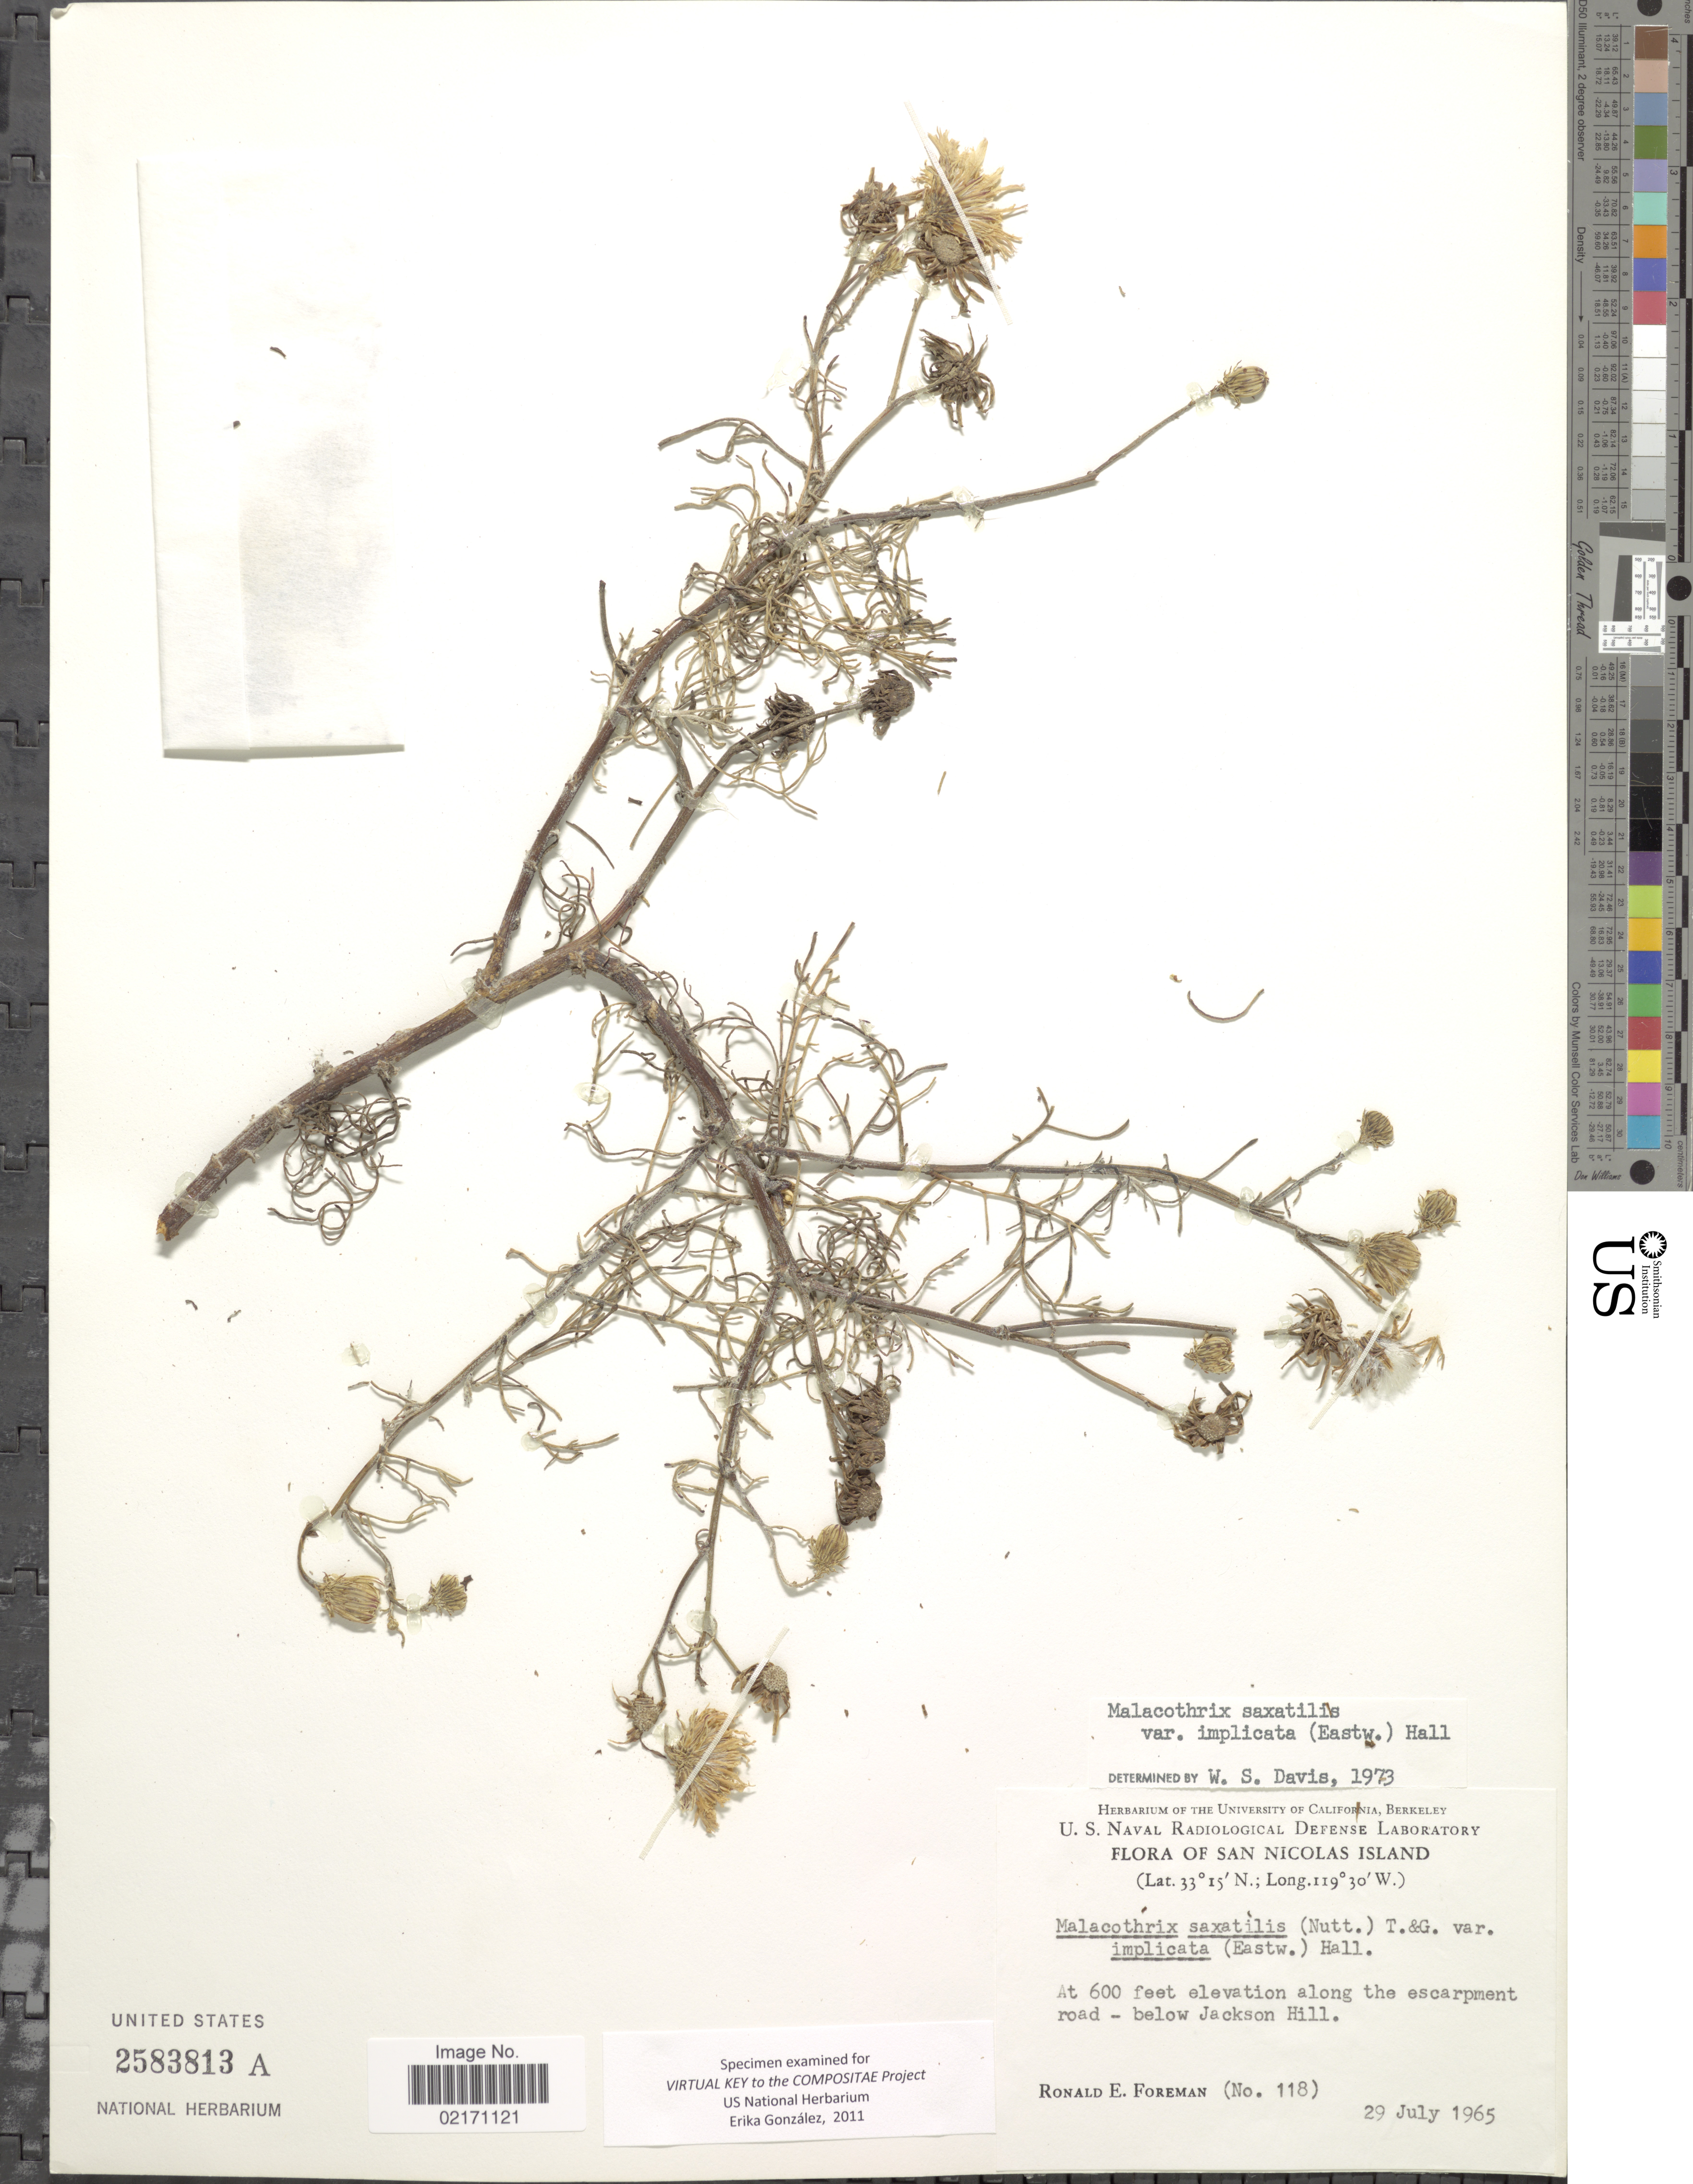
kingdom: Plantae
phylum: Tracheophyta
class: Magnoliopsida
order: Asterales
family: Asteraceae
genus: Malacothrix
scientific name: Malacothrix saxatilis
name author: Torr. & A. Gray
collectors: R. Foreman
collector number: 118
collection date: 1965-07-29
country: United States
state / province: California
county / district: Ventura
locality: San Nicolas Island, along the escarpment road, below Jackson Hill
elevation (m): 183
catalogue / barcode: US 2583813A